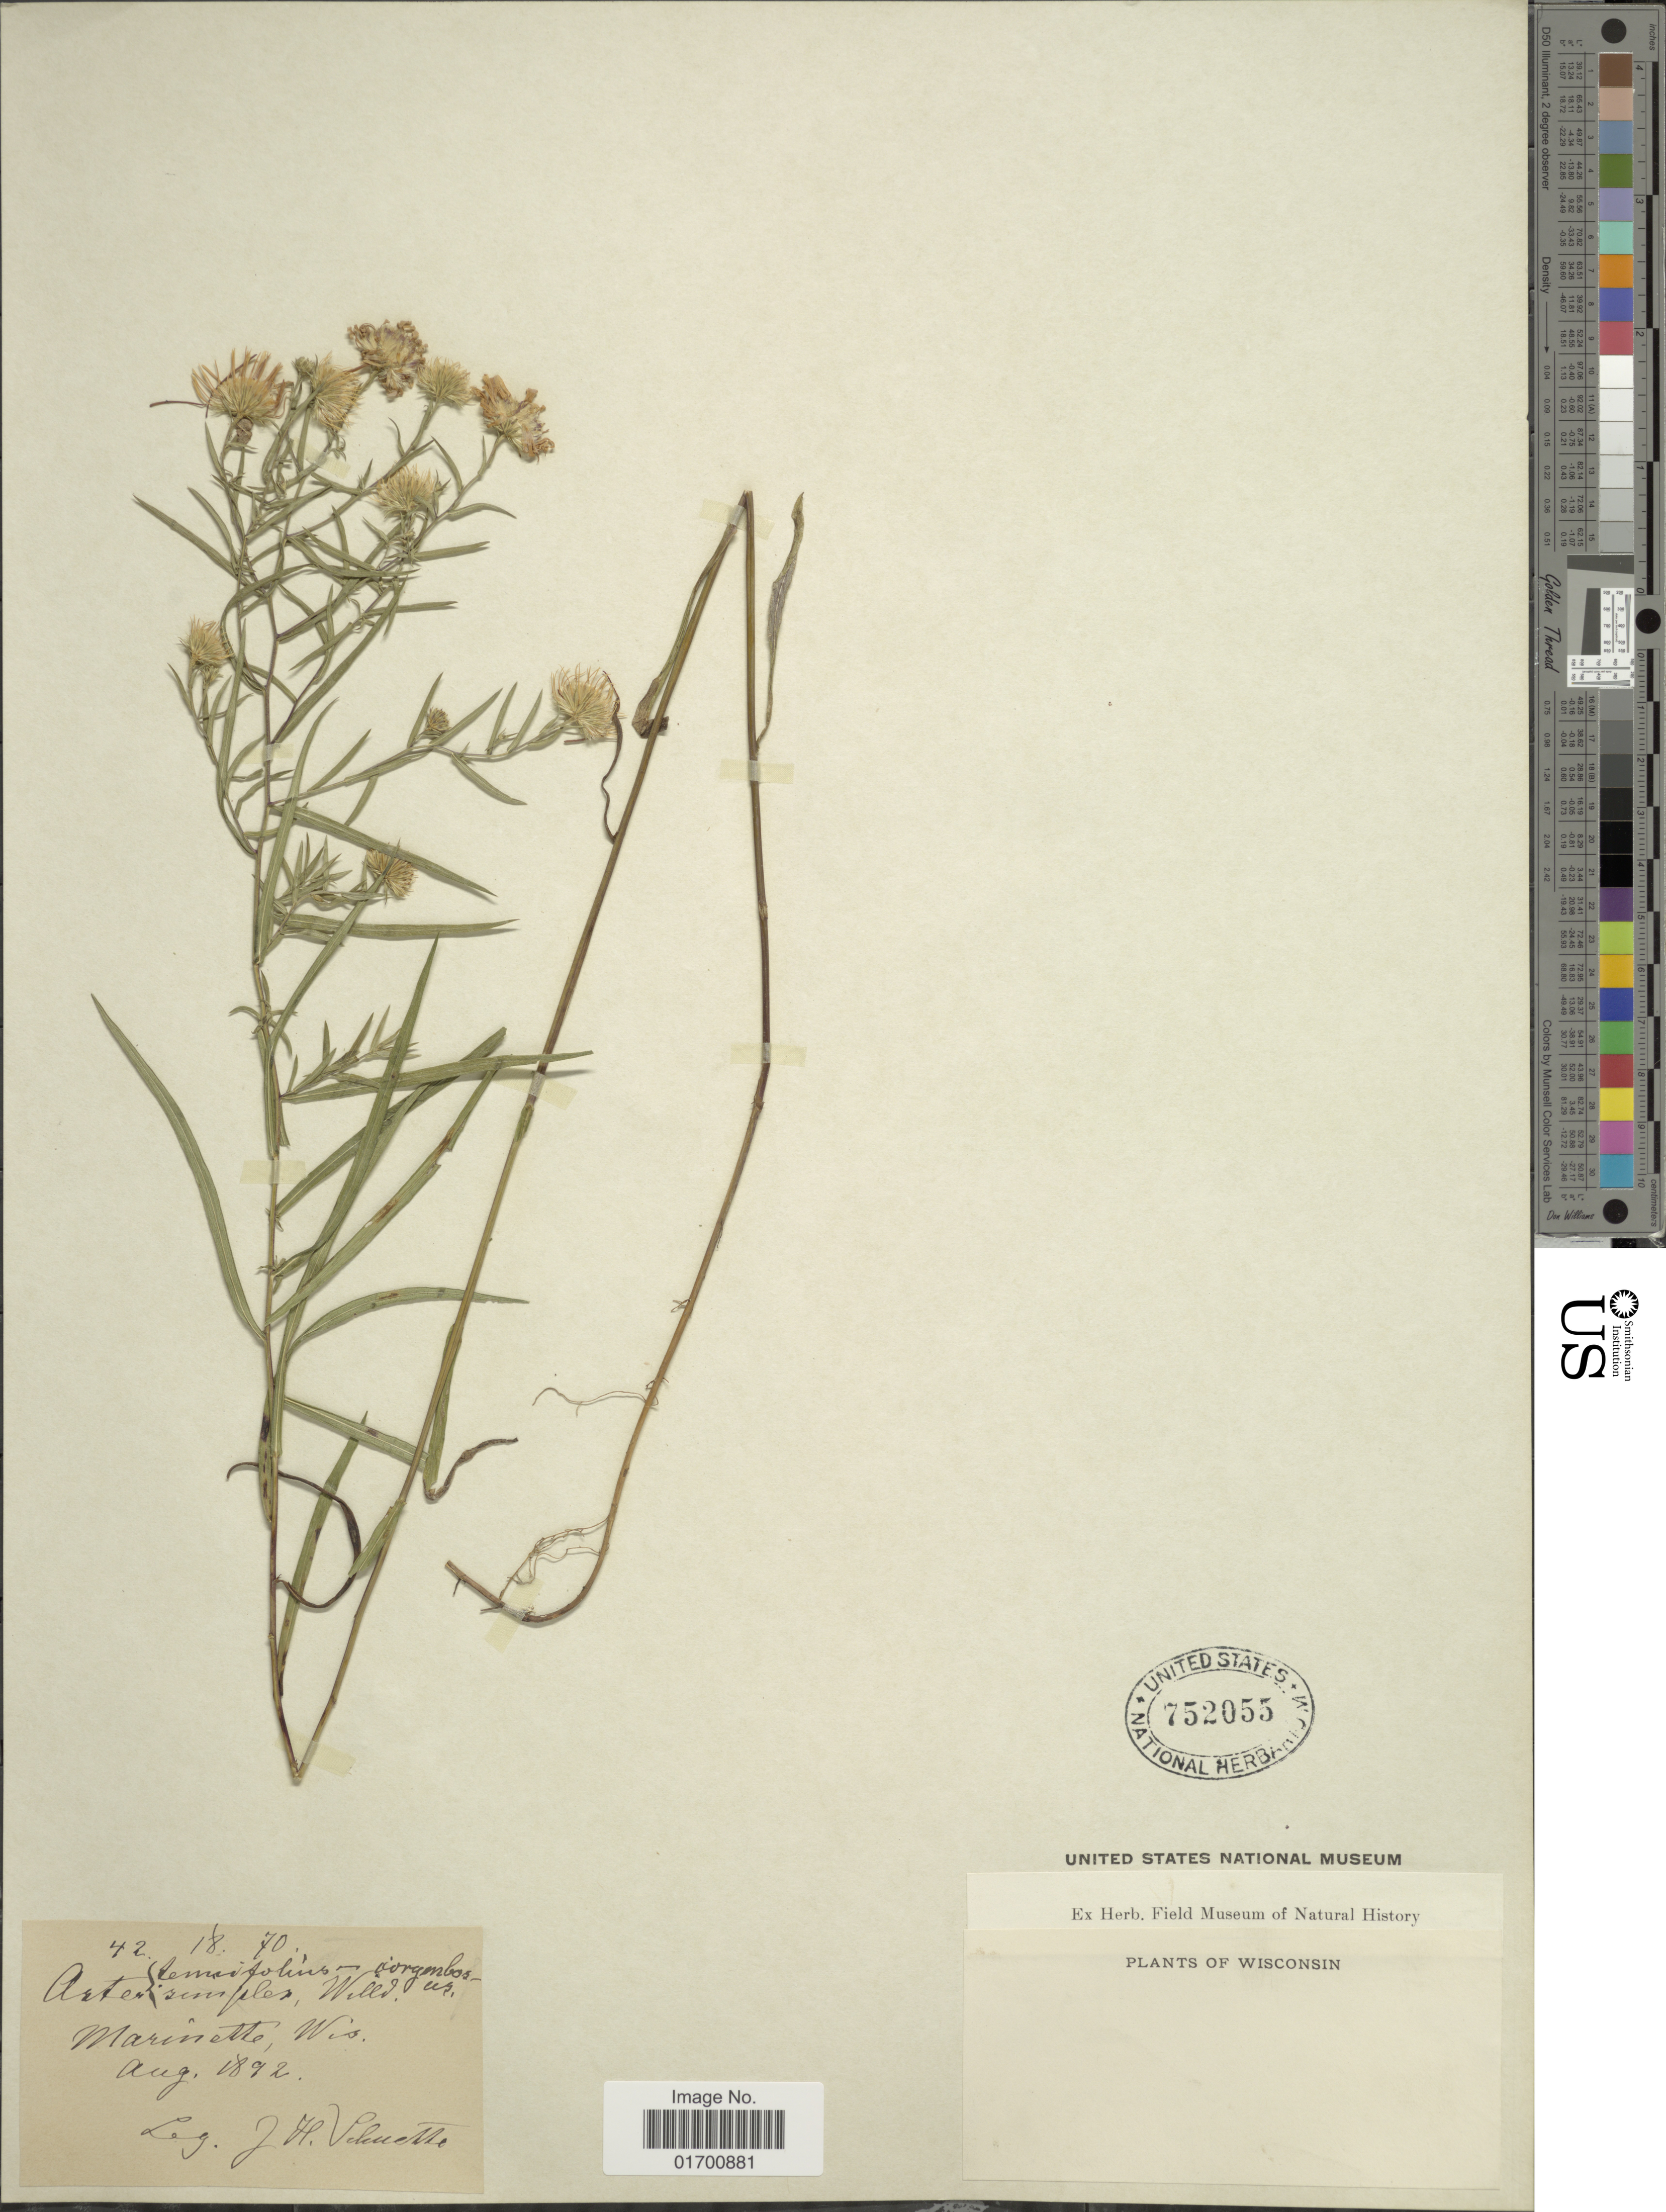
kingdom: Plantae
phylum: Tracheophyta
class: Magnoliopsida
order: Asterales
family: Asteraceae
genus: Symphyotrichum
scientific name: Symphyotrichum x longulum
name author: (E. Sheld.) G.L. Nesom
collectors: J. H. Schuette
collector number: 42.18.70?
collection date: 1892-08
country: United States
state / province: Wisconsin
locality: Marinette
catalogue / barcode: US 752055